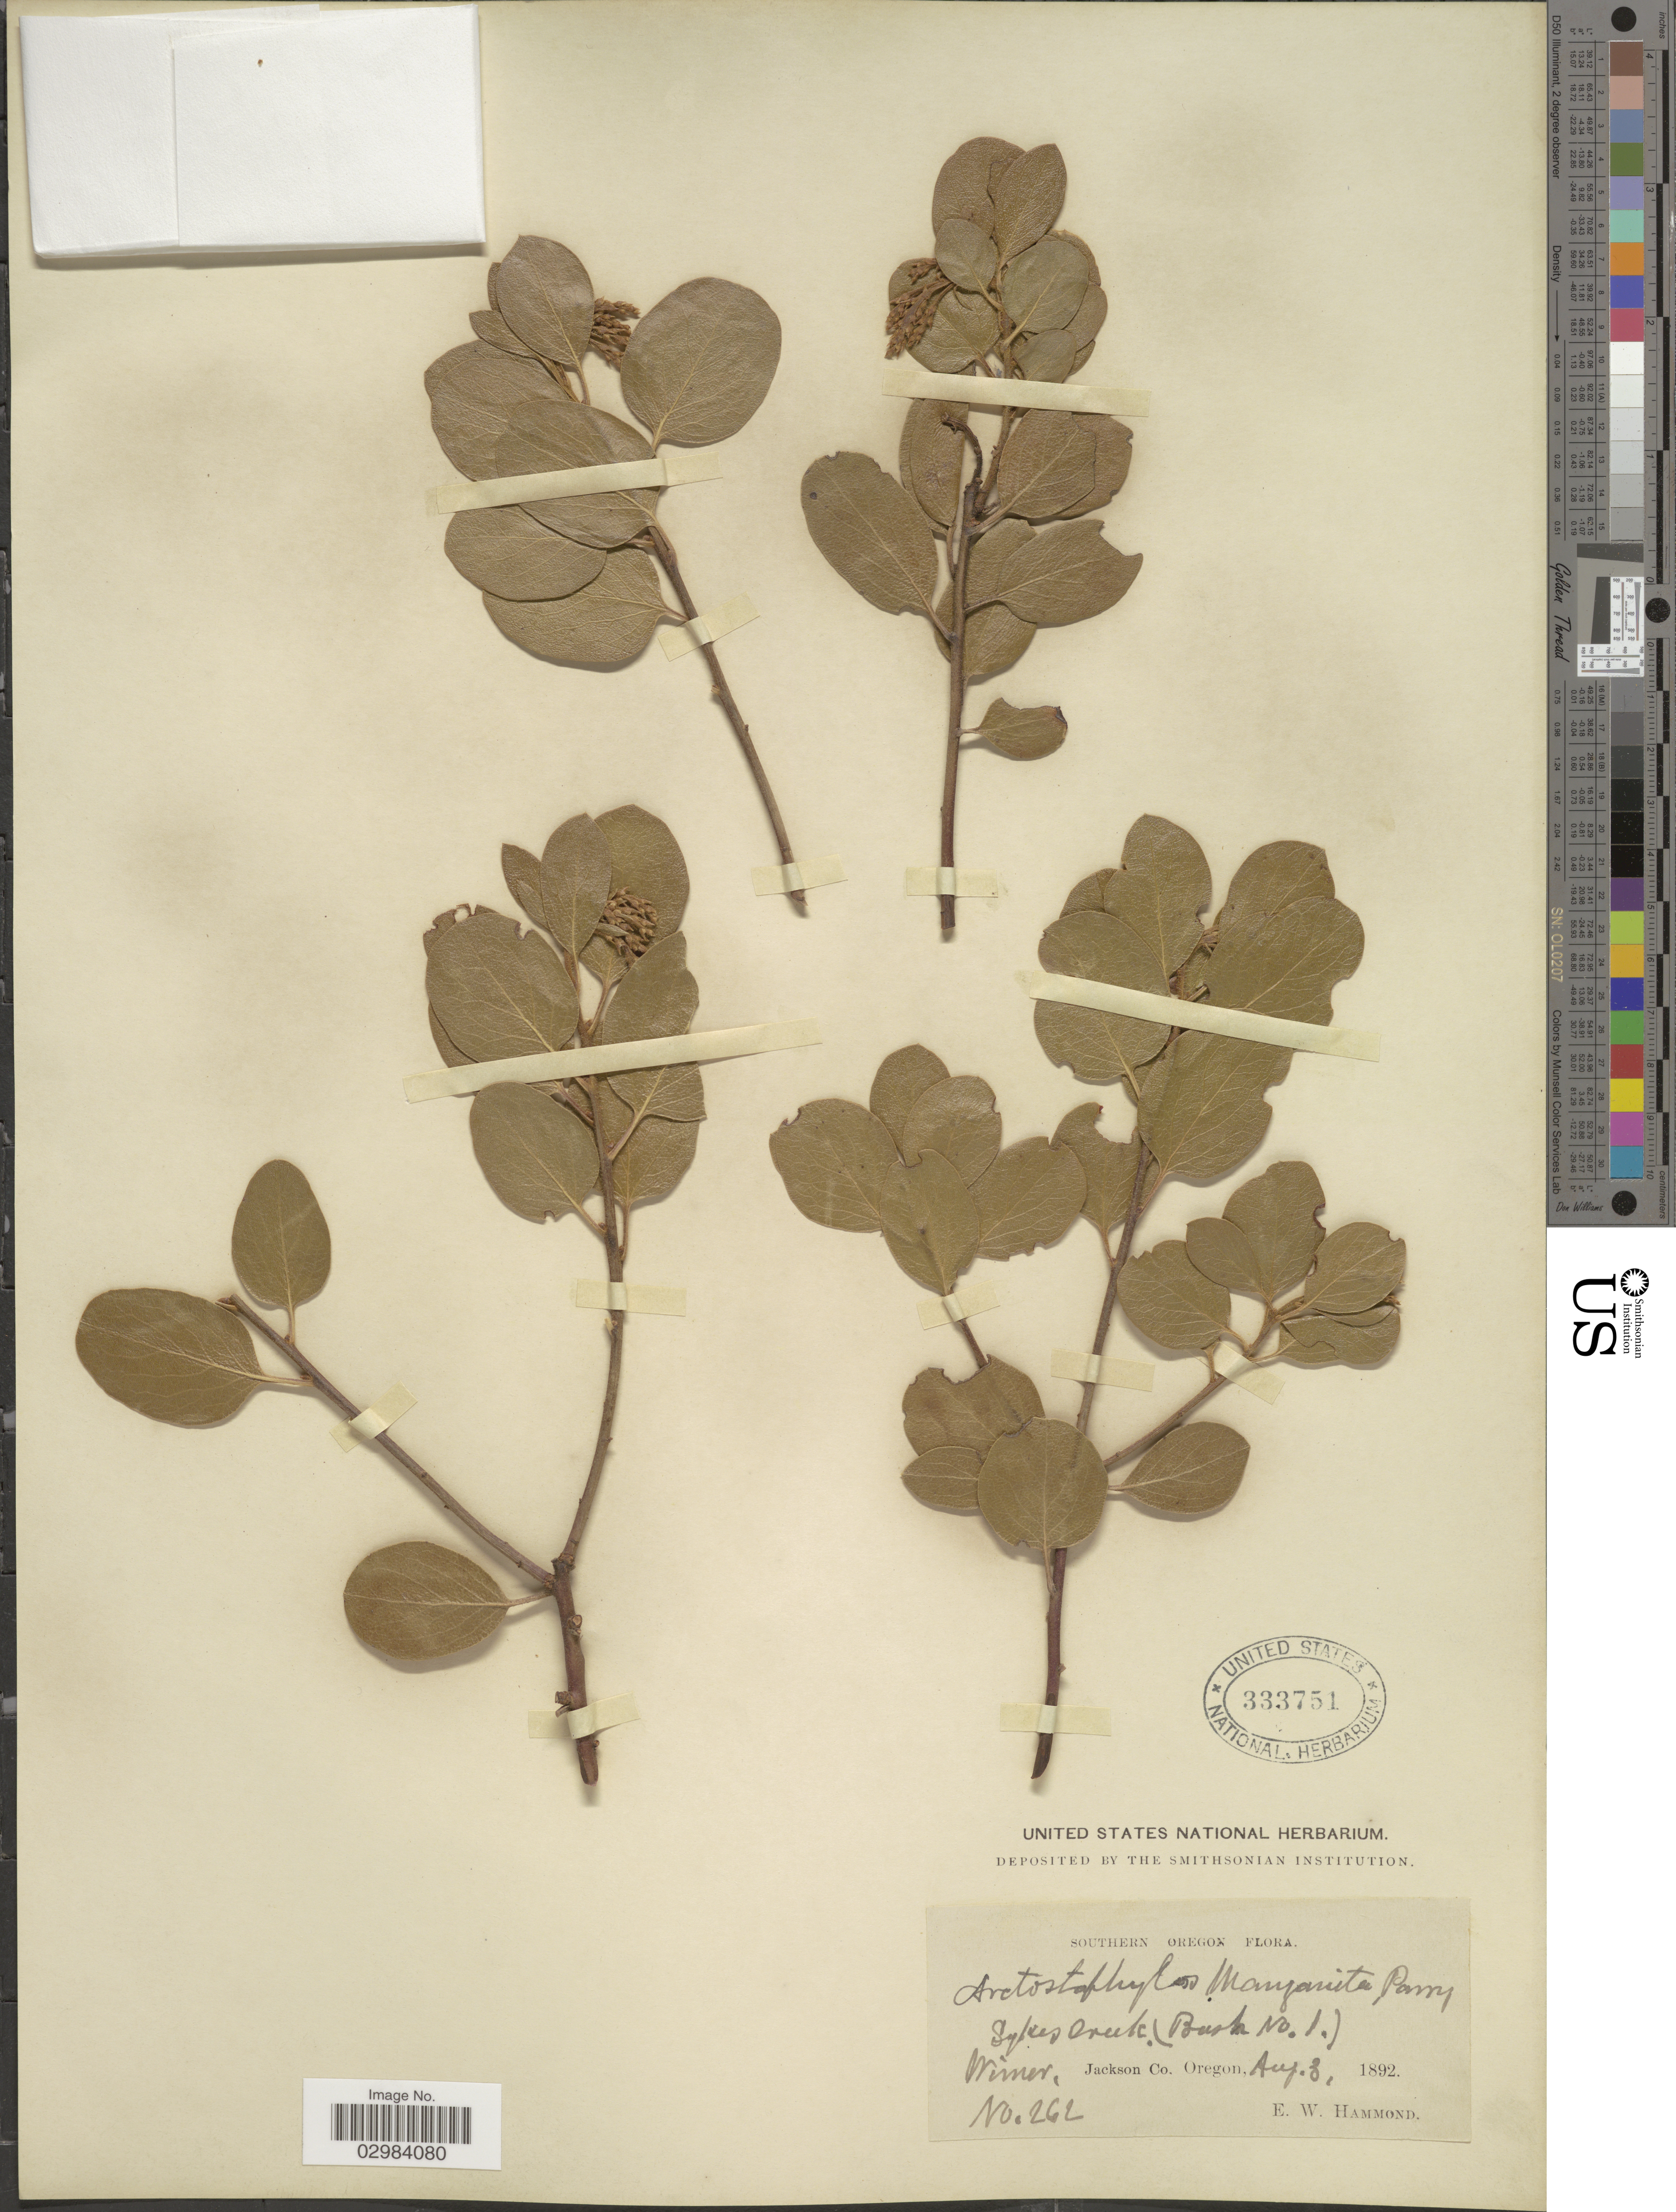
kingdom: Plantae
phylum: Tracheophyta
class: Magnoliopsida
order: Ericales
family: Ericaceae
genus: Arctostaphylos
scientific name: Arctostaphylos manzanita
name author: Parry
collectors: E. Hammond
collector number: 262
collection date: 1892-08-03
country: United States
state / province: Oregon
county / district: Jackson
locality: Southern Oregon, Sykes Creek (Bush No. 1), Wimer, Jackson Co.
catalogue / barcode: US 333751